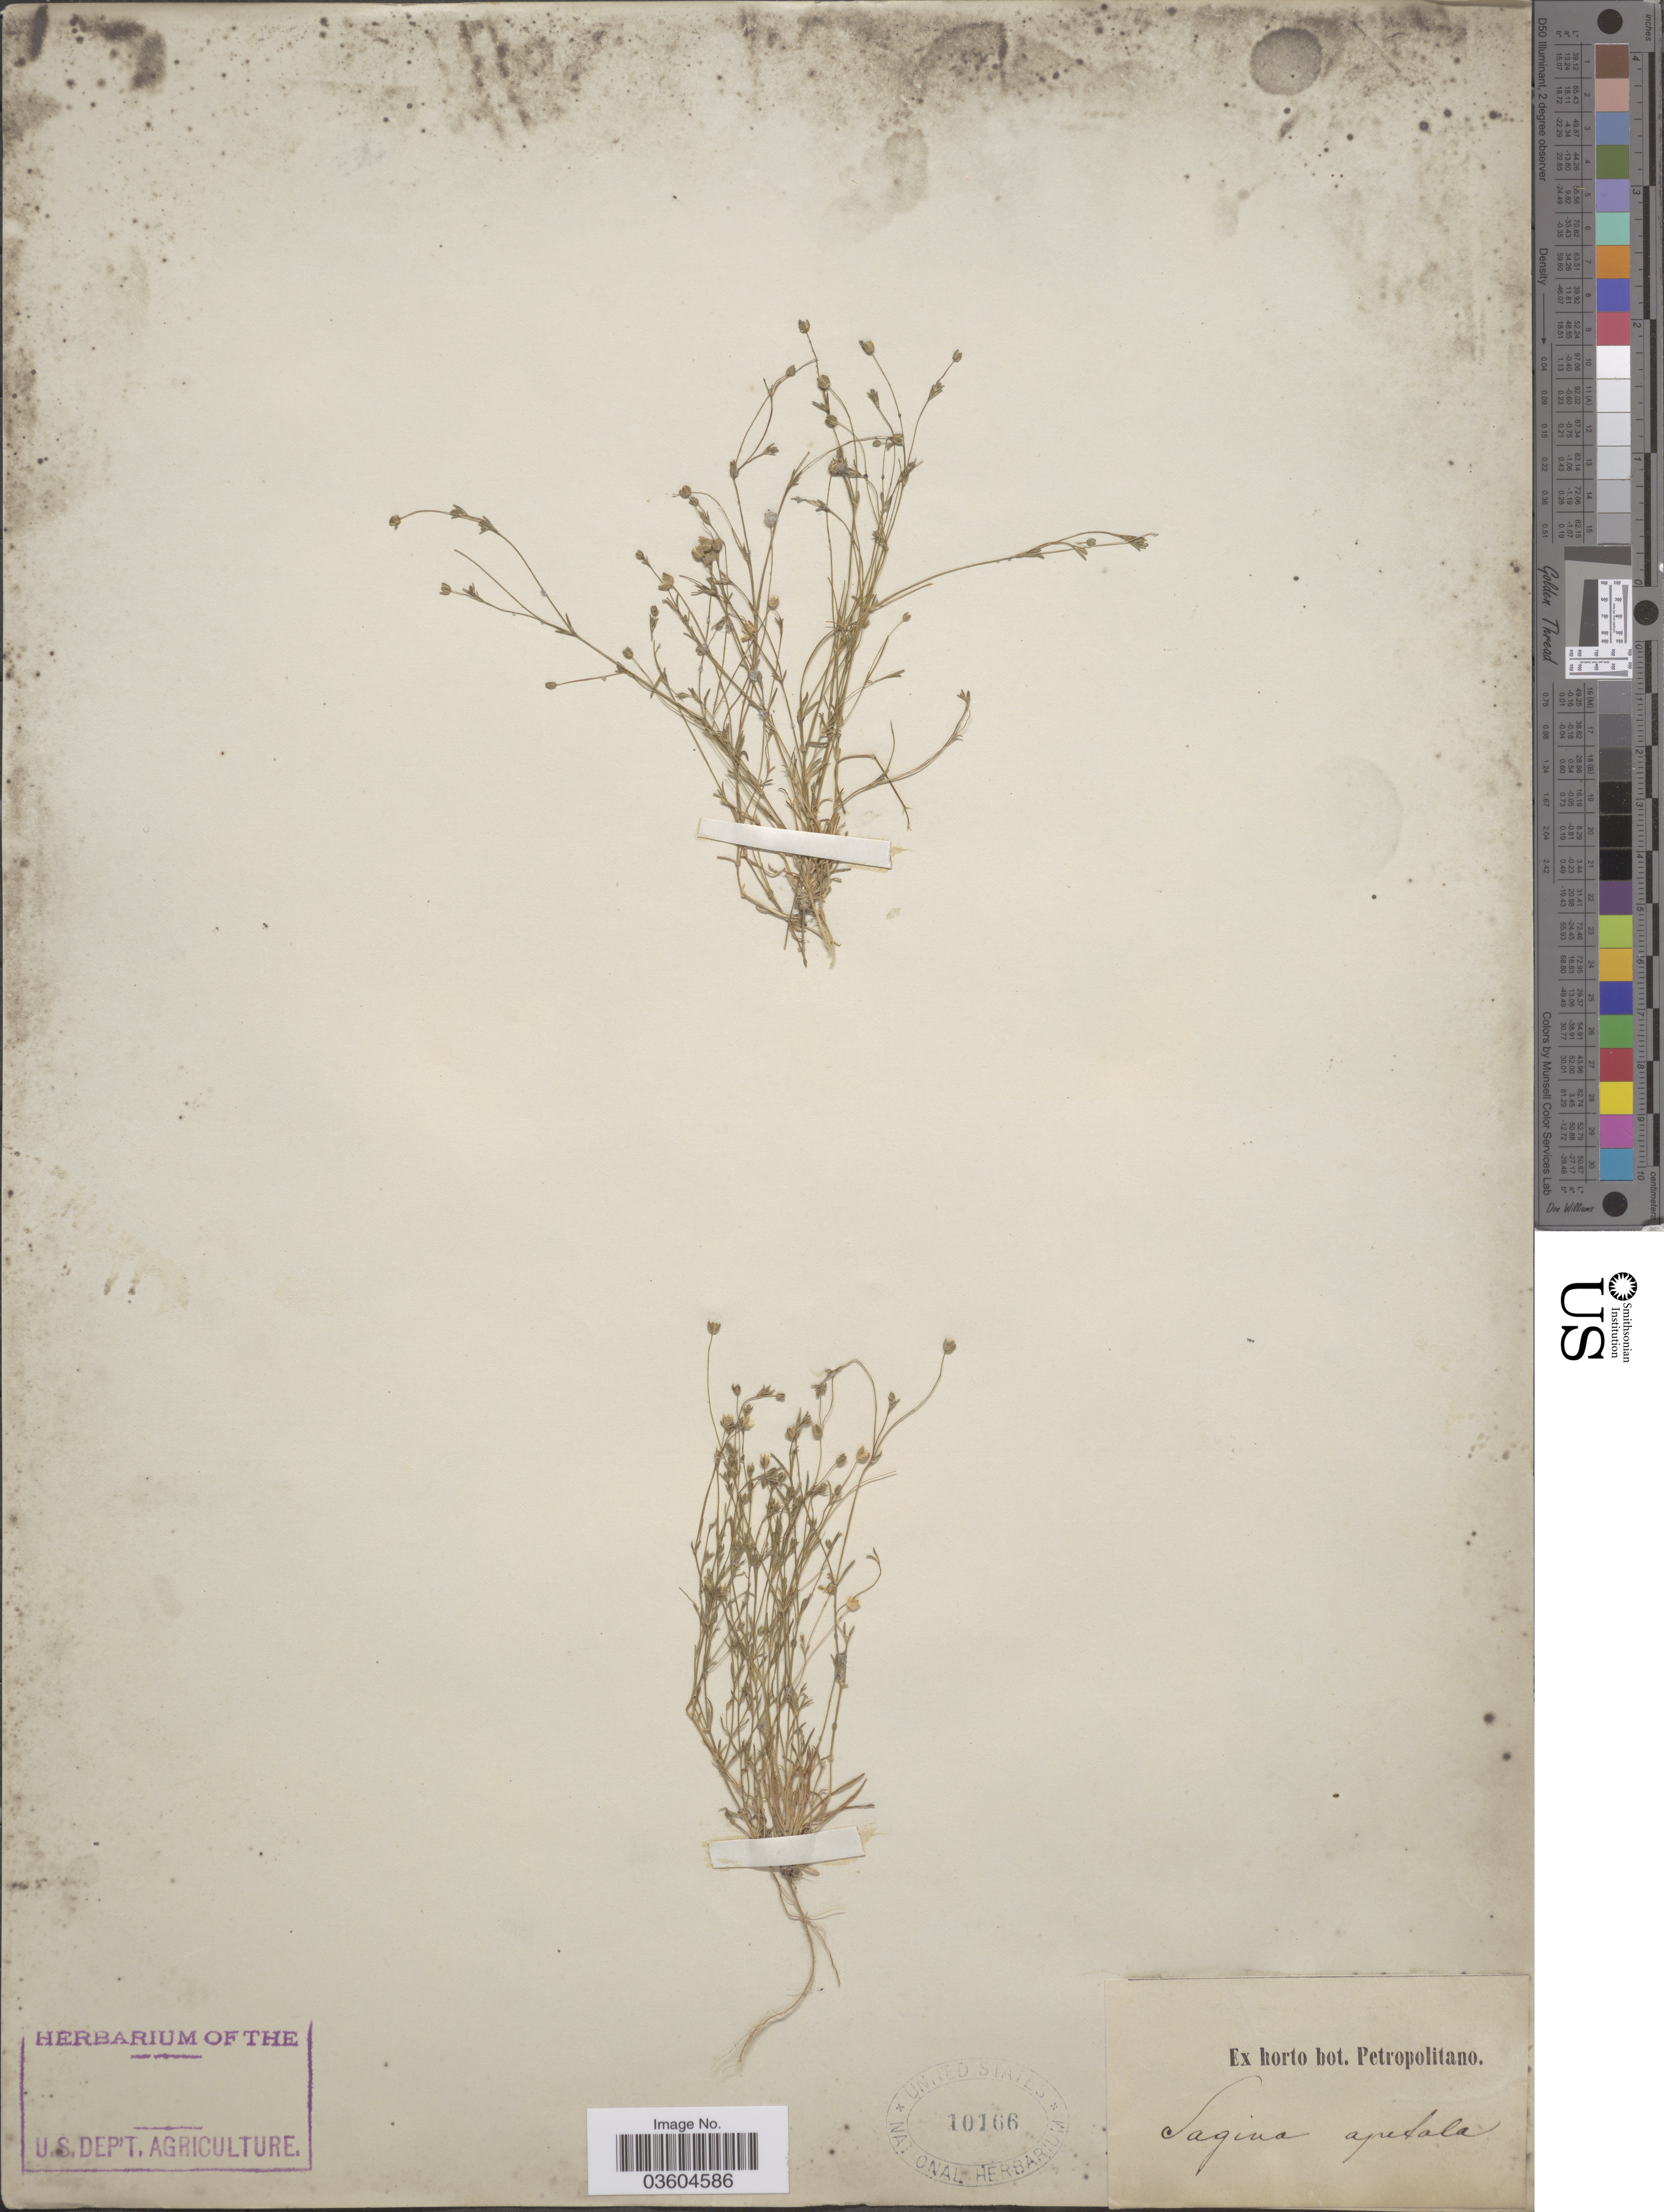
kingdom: Plantae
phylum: Tracheophyta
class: Magnoliopsida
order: Caryophyllales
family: Caryophyllaceae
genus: Sagina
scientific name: Sagina apetala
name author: Ard.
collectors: ex Horto Bot. Petropolitano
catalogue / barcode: US 10166